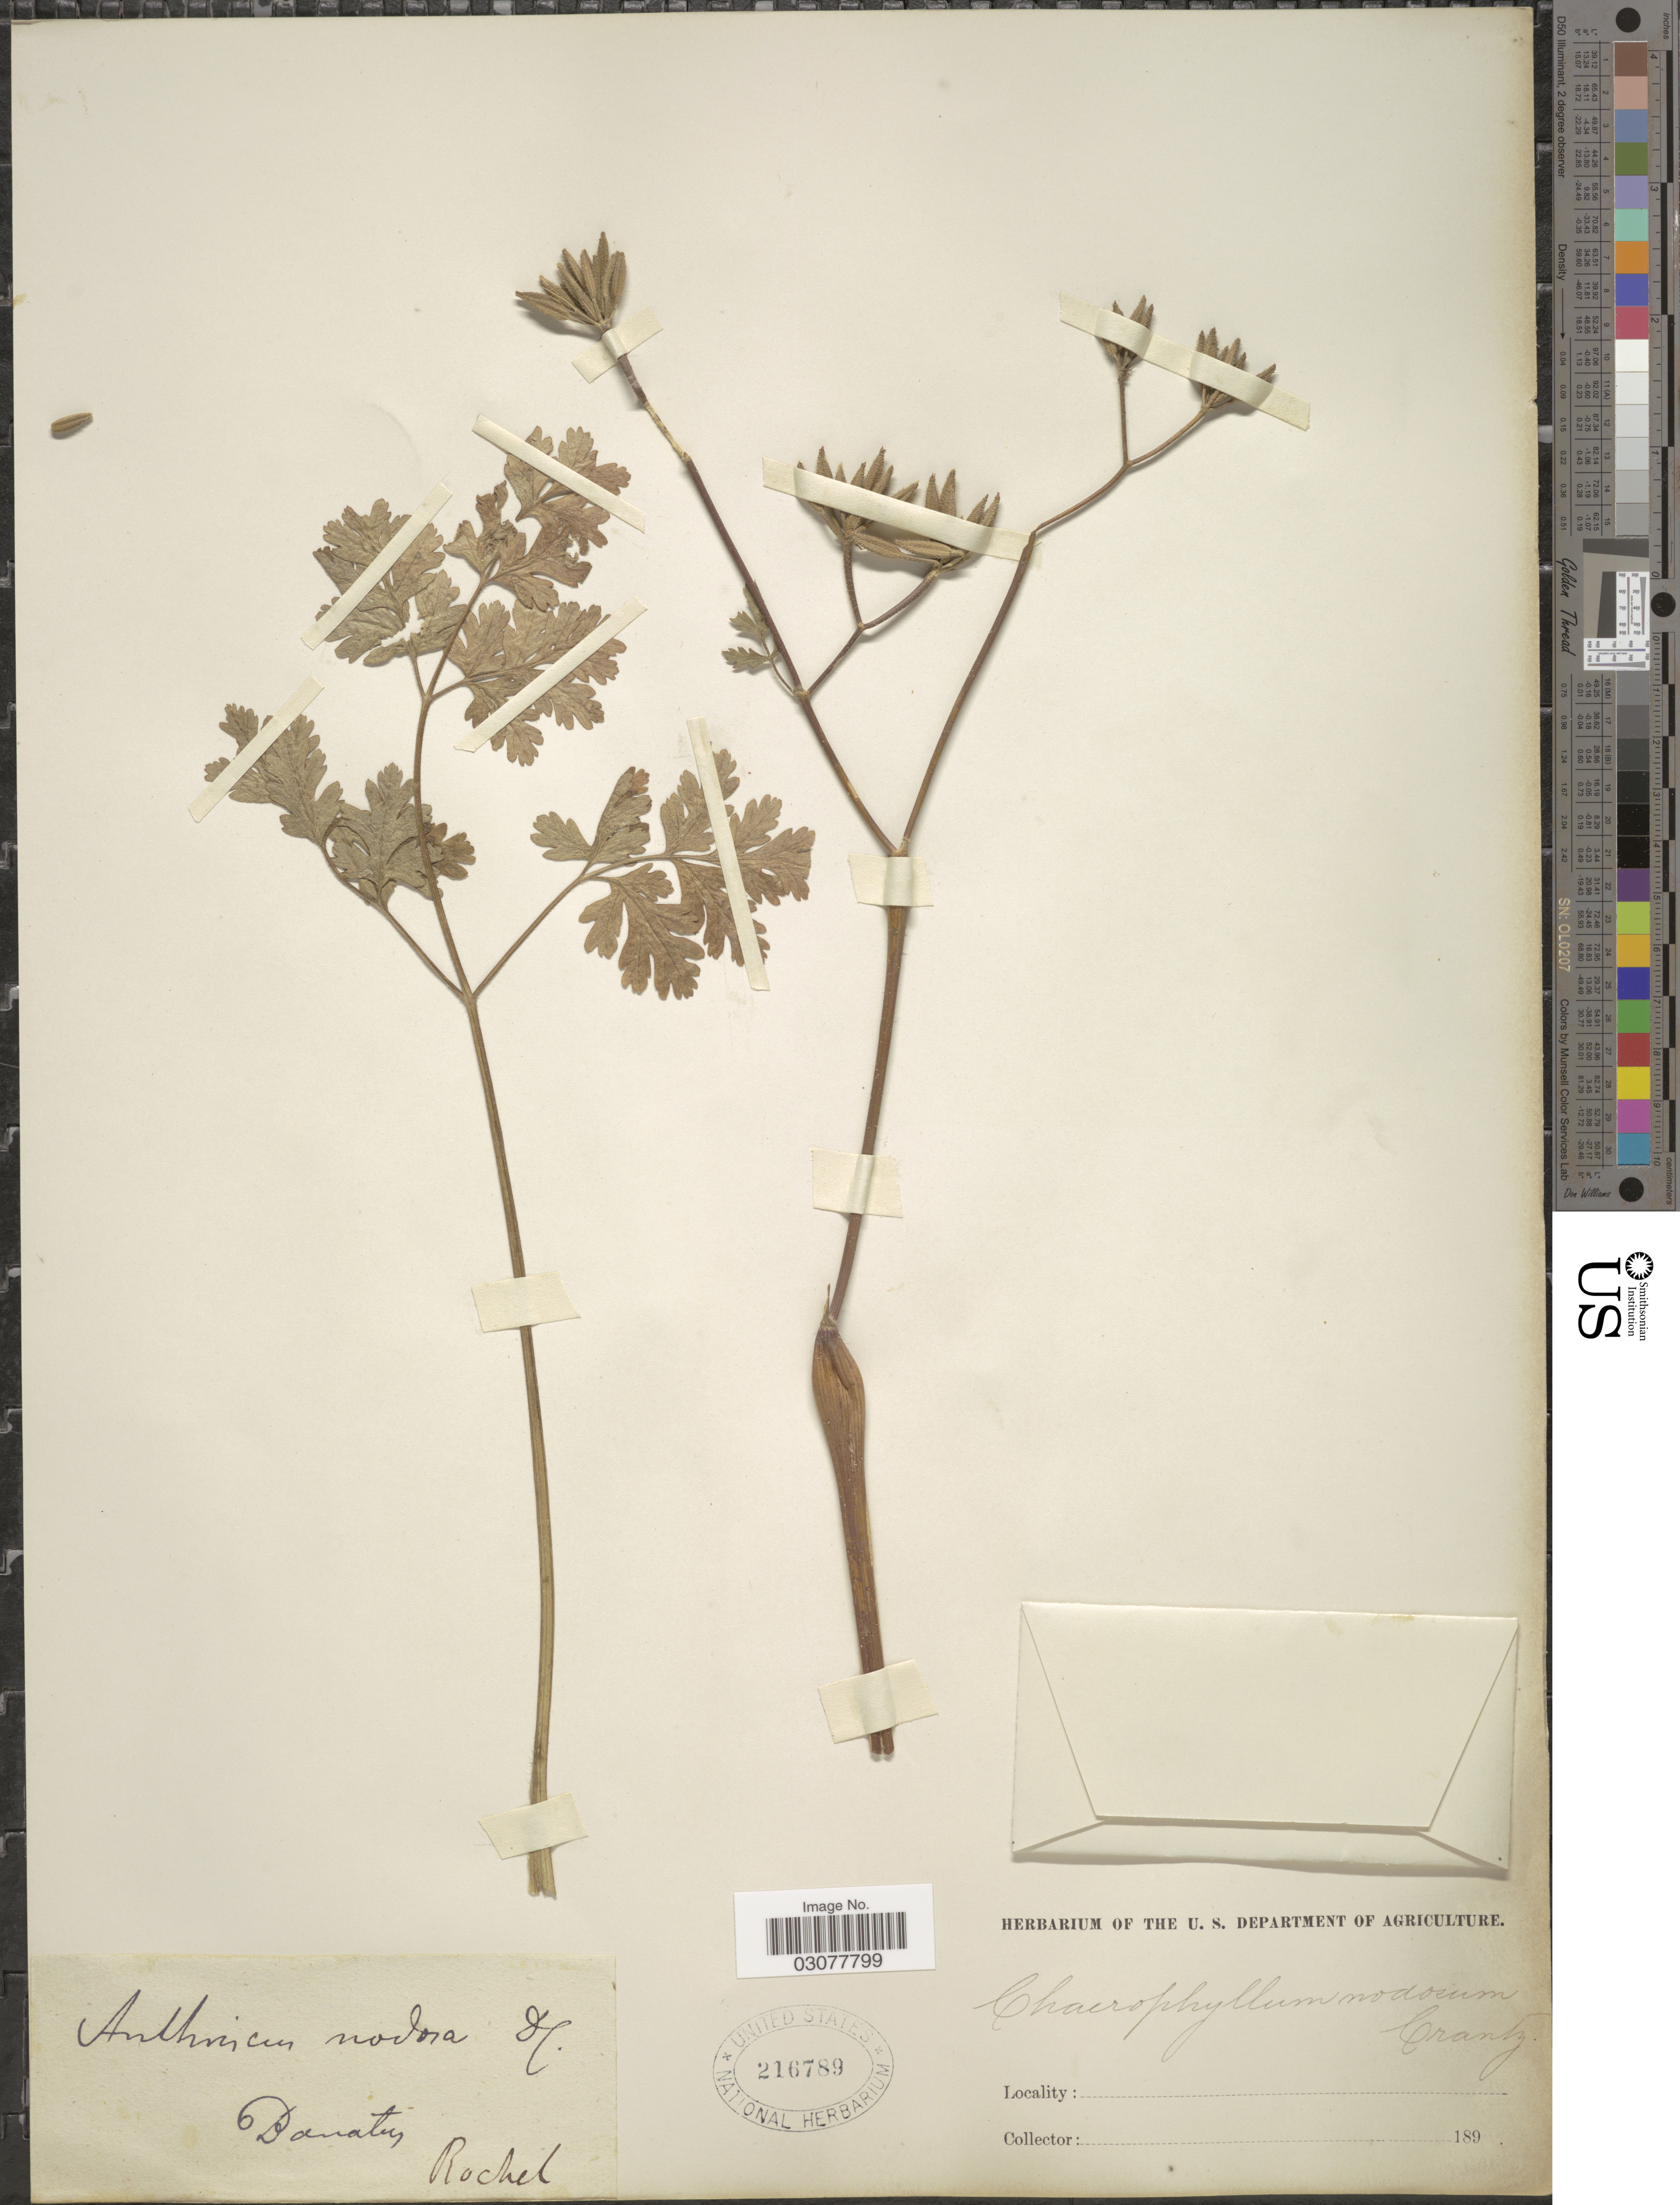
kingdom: Plantae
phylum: Tracheophyta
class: Magnoliopsida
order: Apiales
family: Apiaceae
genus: Chaerophyllum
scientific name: Chaerophyllum nodosum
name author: (L.) Crantz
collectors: Rochel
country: Hungary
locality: Banat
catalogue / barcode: US 216789